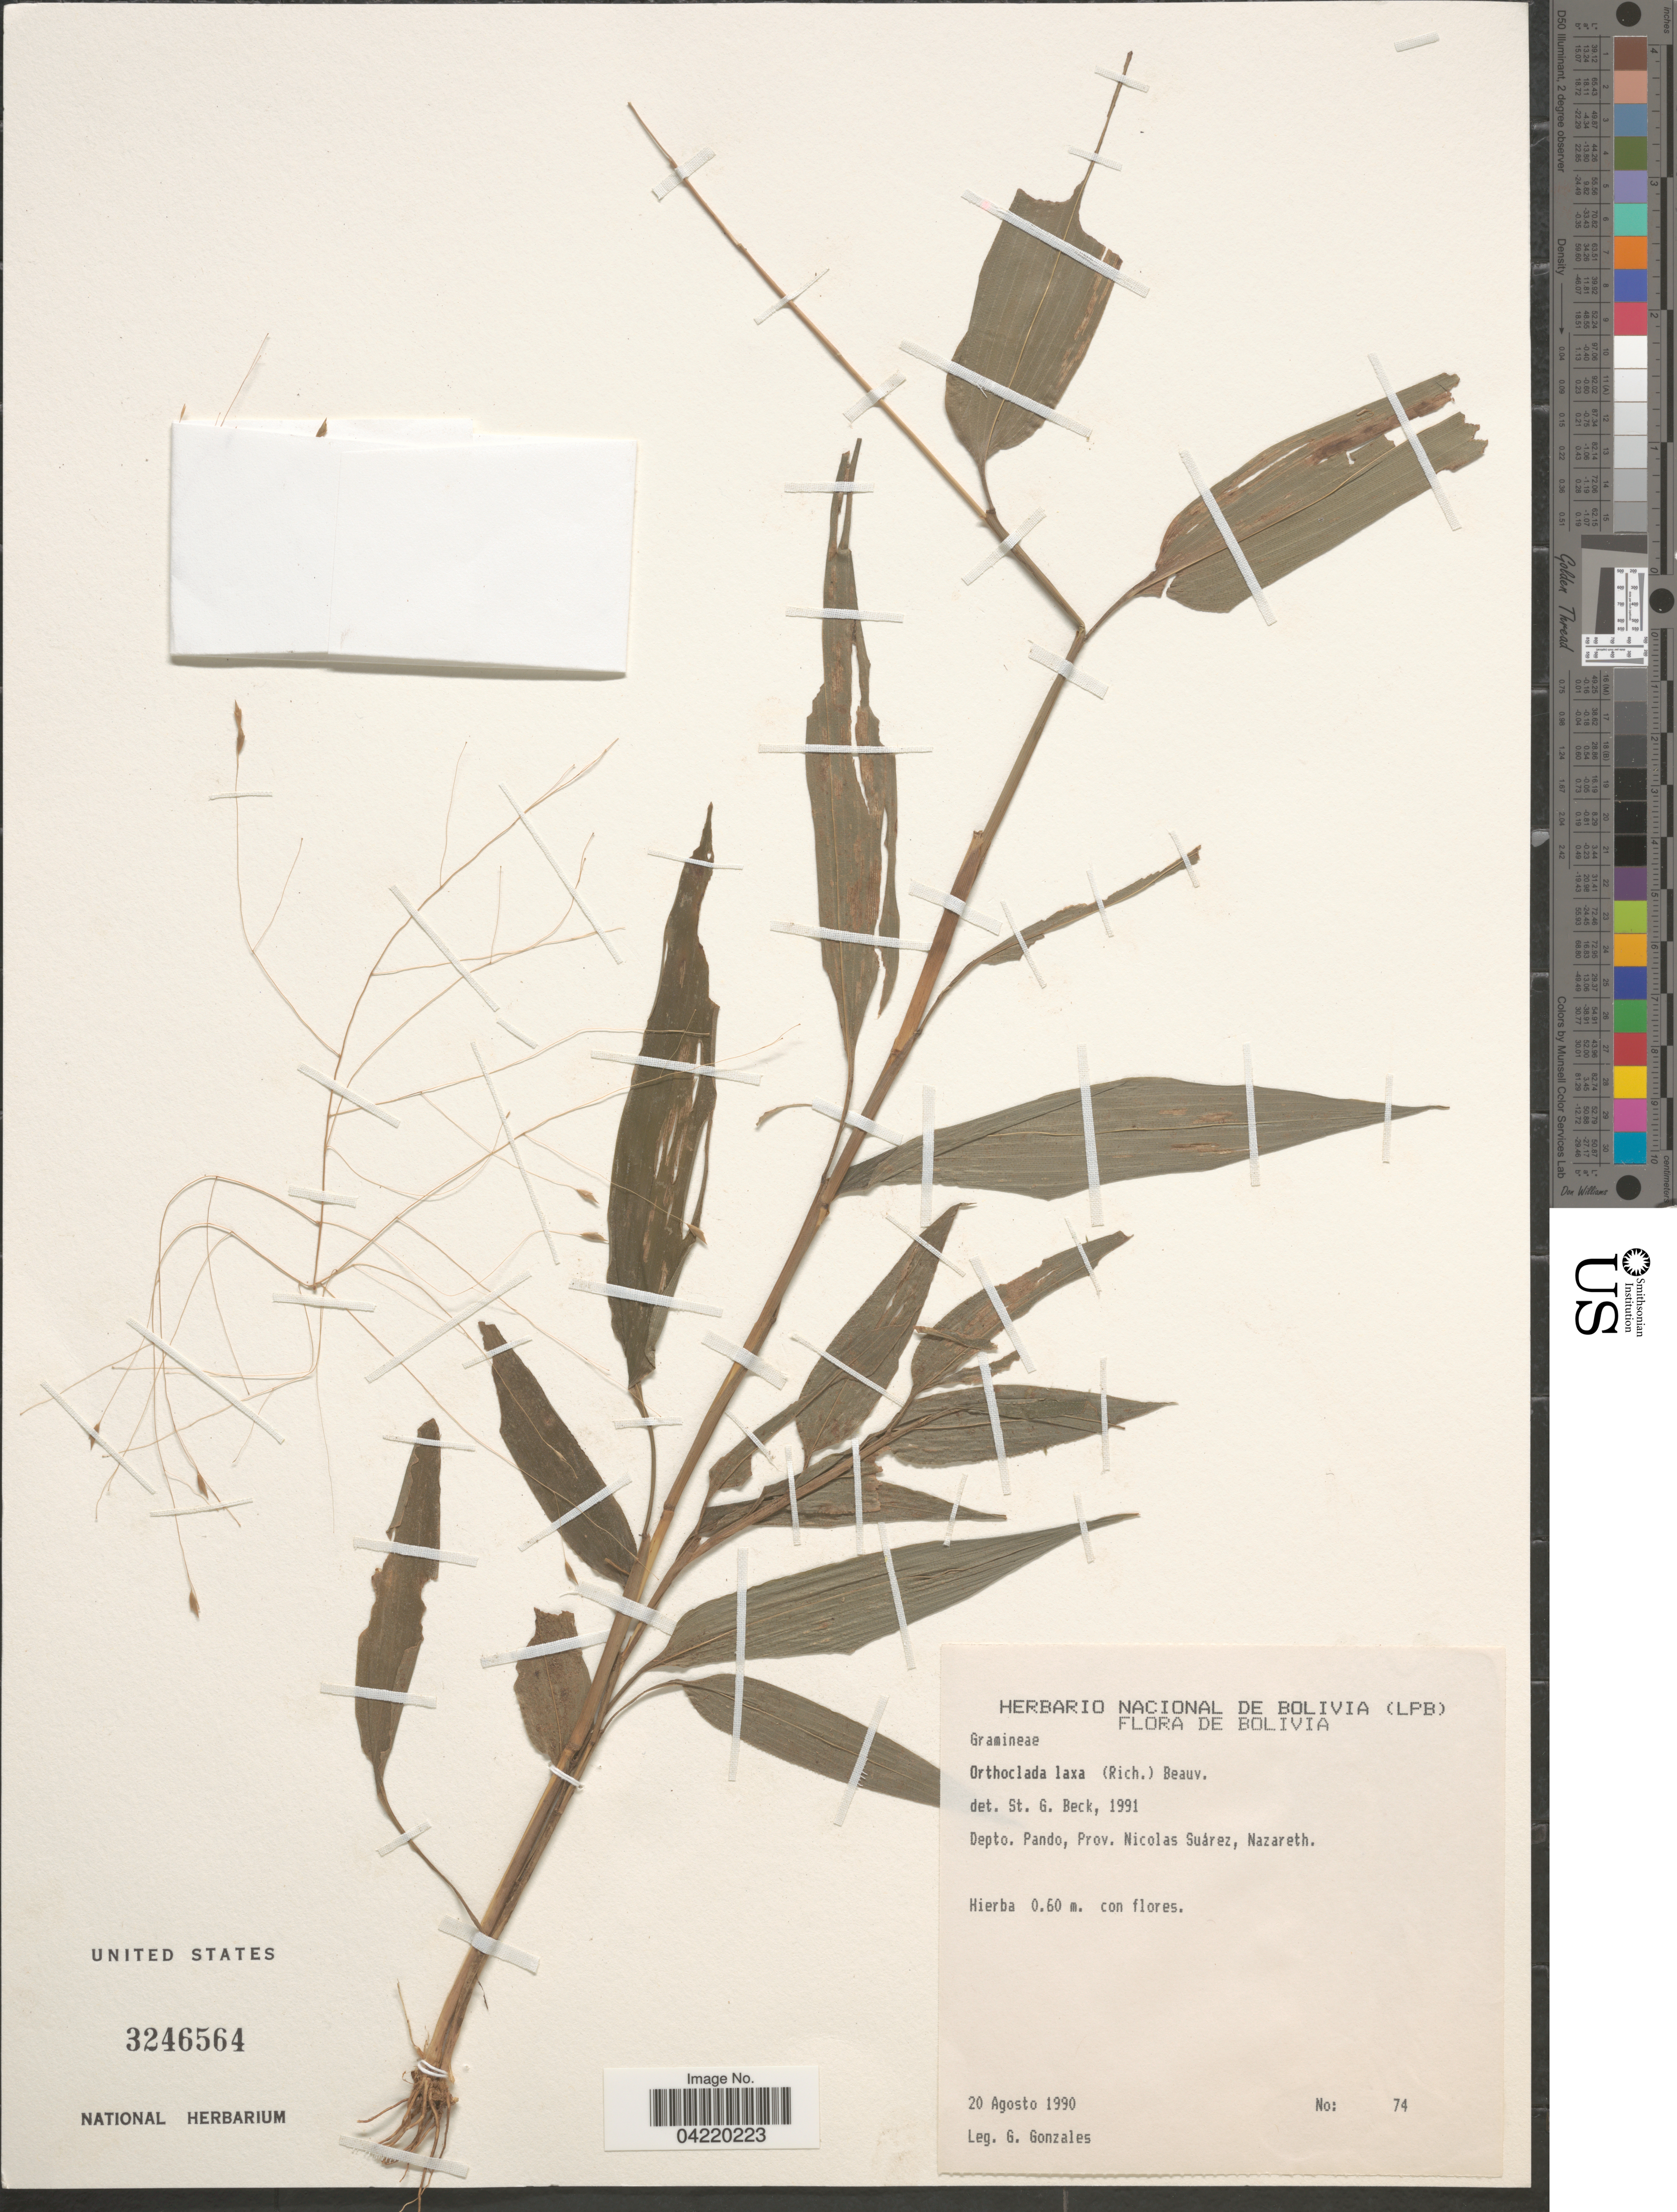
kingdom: Plantae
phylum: Tracheophyta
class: Liliopsida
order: Poales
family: Poaceae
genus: Orthoclada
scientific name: Orthoclada laxa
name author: P. Beauv.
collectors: G. Gonzales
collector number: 74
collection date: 1990-08-20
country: Bolivia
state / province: Pando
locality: Depto. Pando, Prov. Nicolas Suàrez, Nazareth.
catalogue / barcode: US 3246564